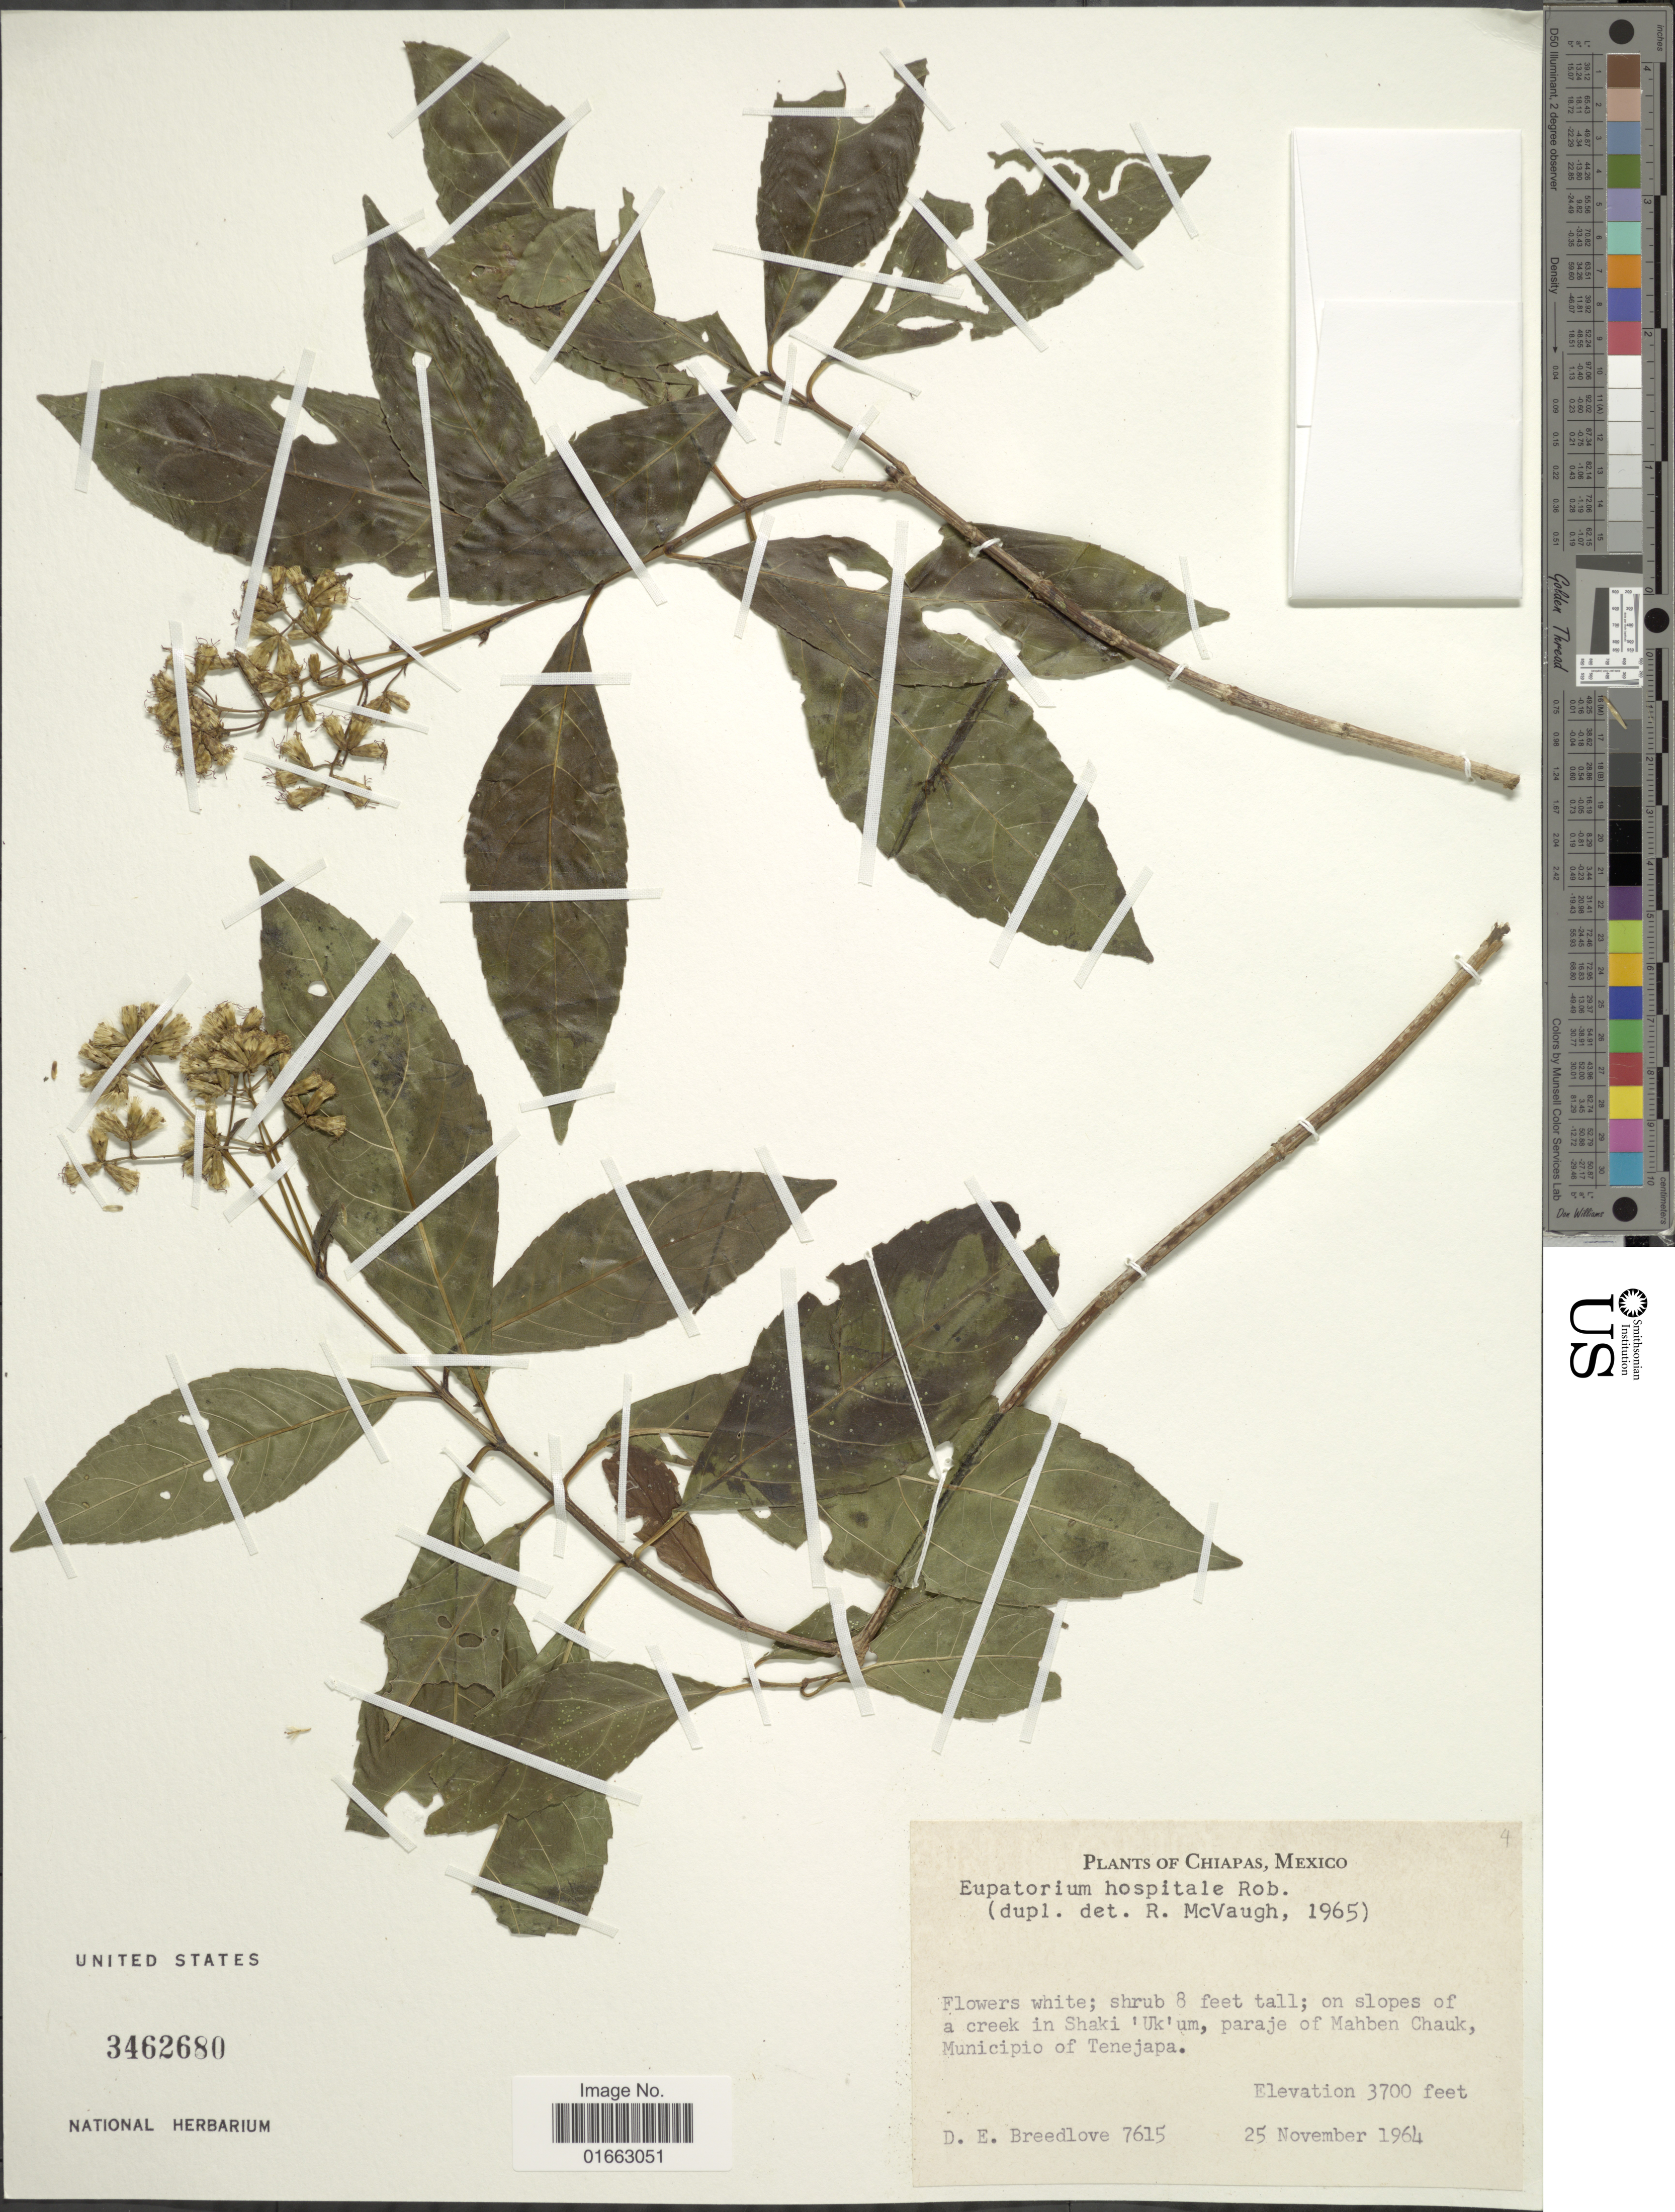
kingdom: Plantae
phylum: Tracheophyta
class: Magnoliopsida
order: Asterales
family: Asteraceae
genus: Critonia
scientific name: Critonia tuxtlae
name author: R.M. King & H. Rob.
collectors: D. E. Breedlove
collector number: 7615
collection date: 1964-11-25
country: Mexico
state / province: Chiapas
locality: On slopes of a creeek Shaki'Uk'um, paraje of Mahben Chauk, Municipio of Tenejapa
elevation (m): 1128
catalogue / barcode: US 3462680